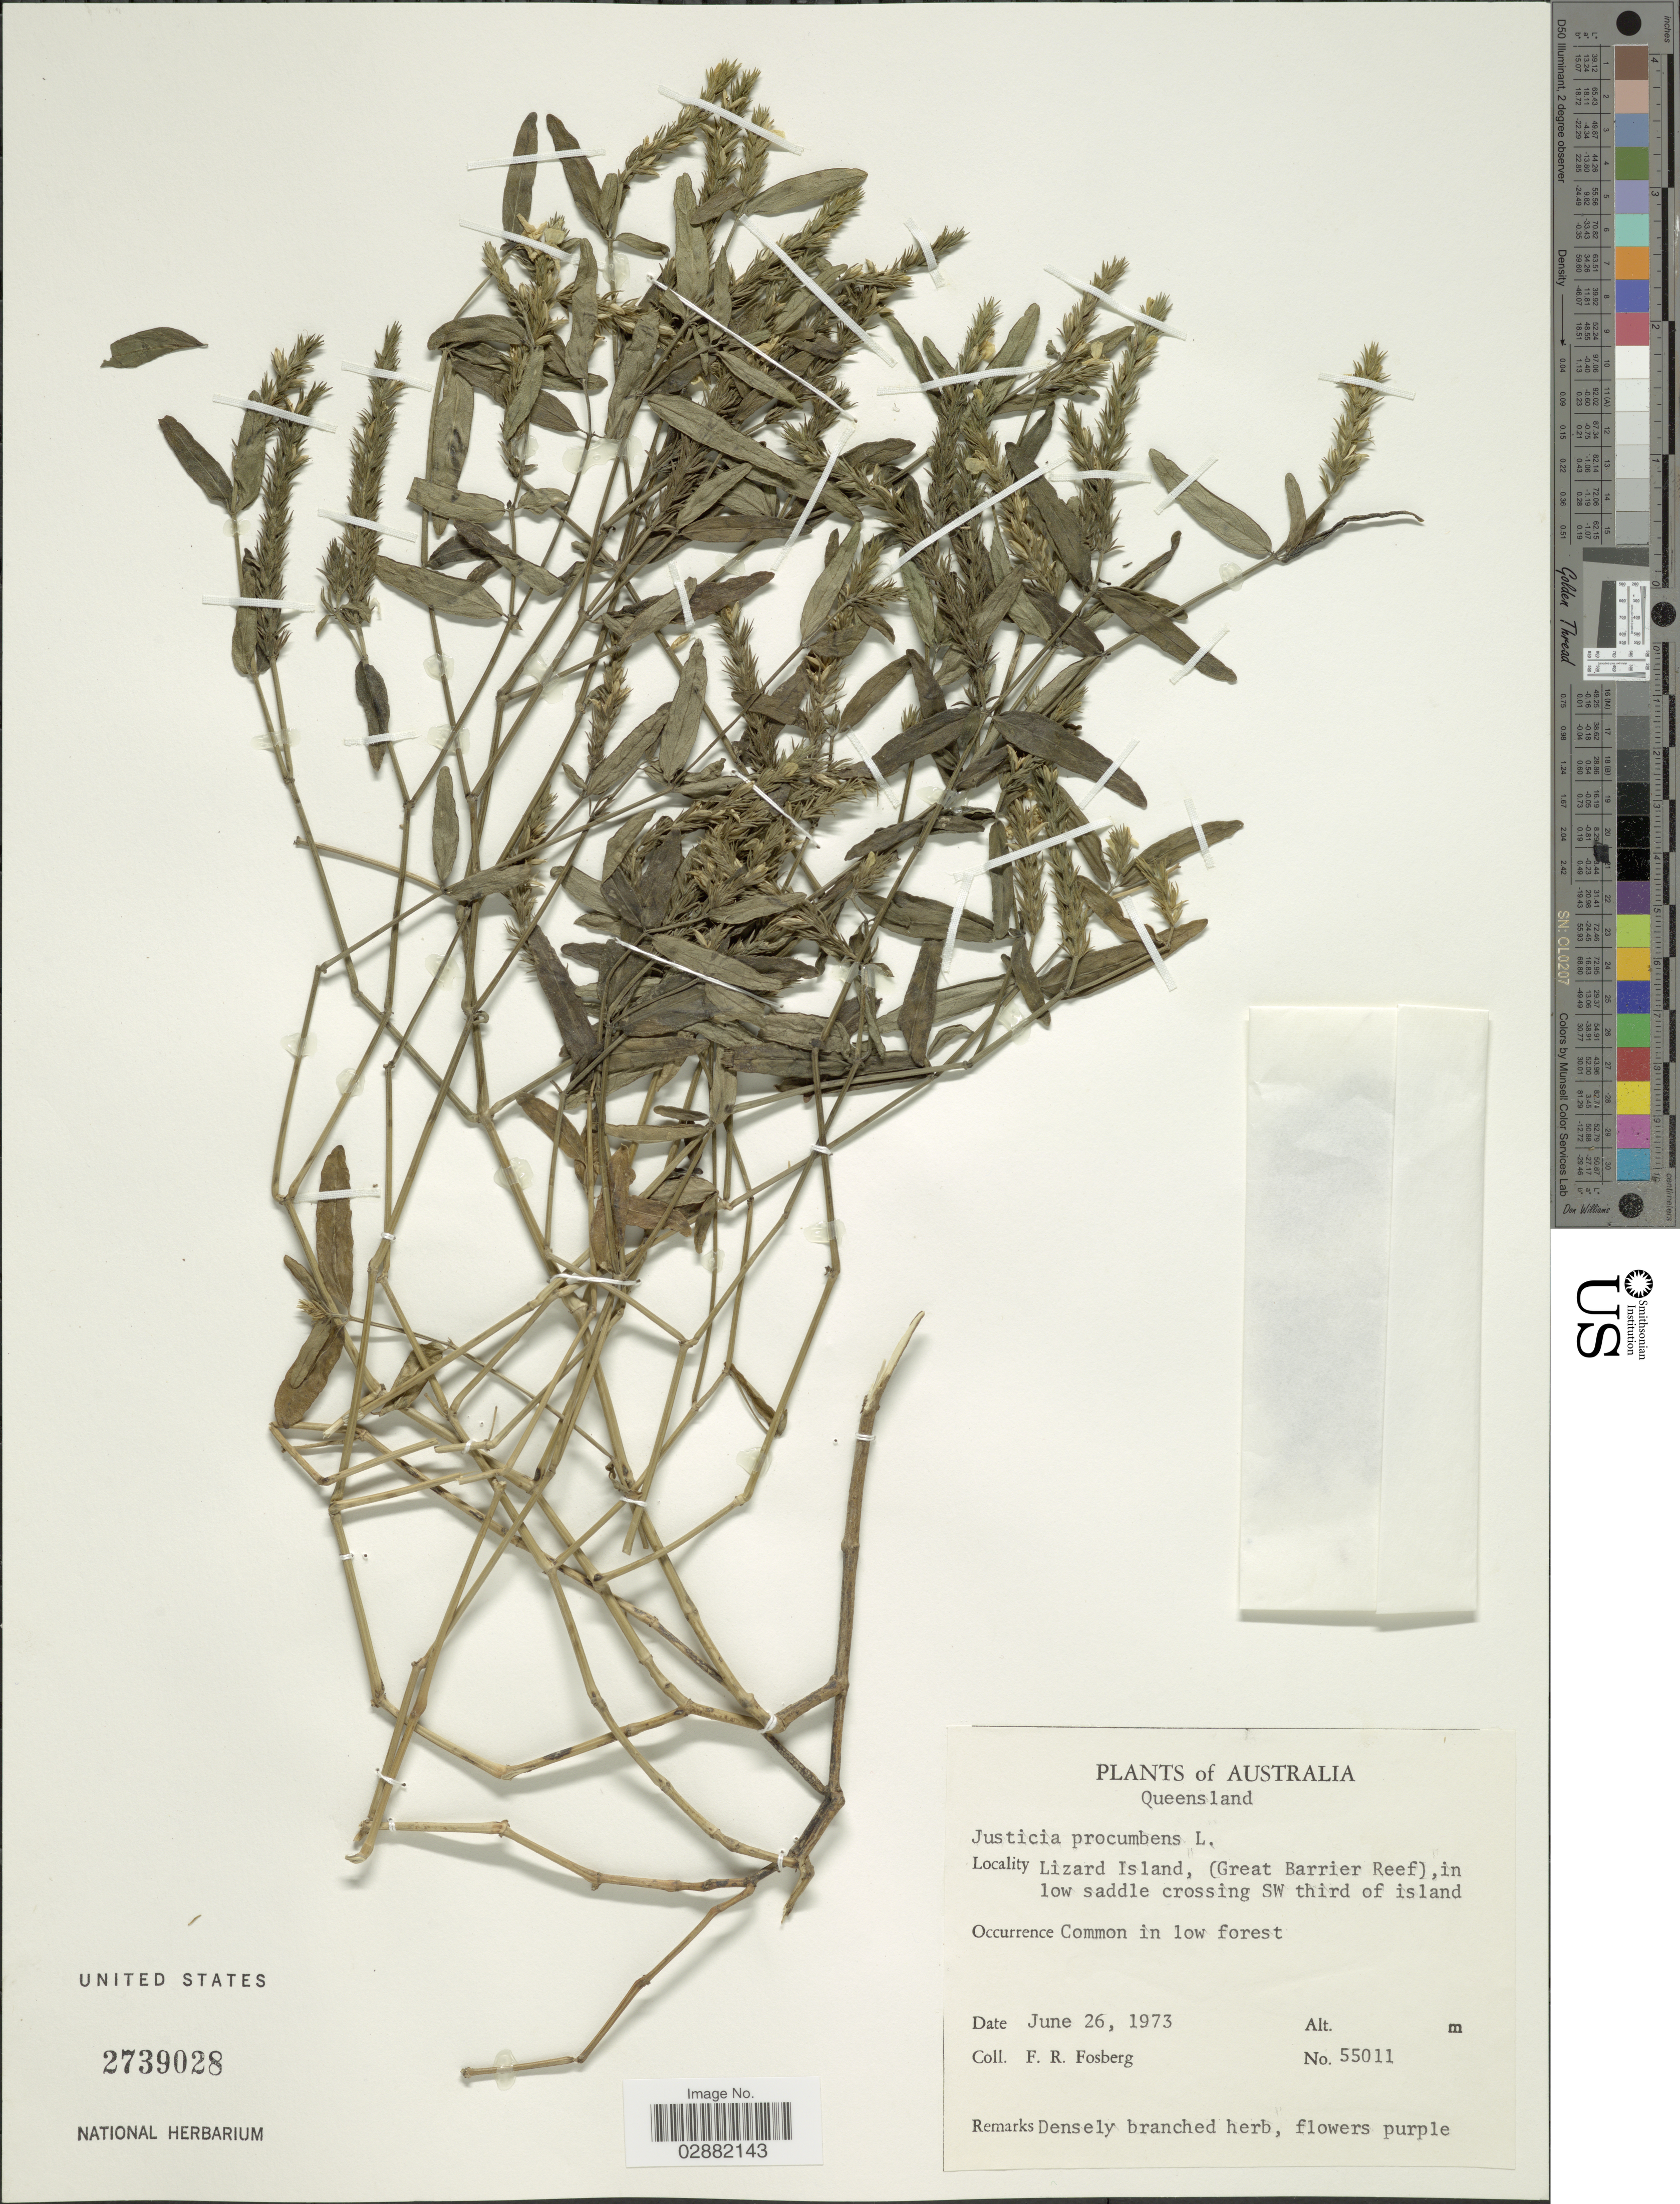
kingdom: Plantae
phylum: Tracheophyta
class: Magnoliopsida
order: Lamiales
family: Acanthaceae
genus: Justicia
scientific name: Justicia procumbens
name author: L.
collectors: F. R. Fosberg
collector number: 55011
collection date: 1973-06-26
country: Australia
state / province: Queensland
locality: Lizard Island, (Great Barrier Reef), in low saddle crossing SW third of island.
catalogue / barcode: US 2739028